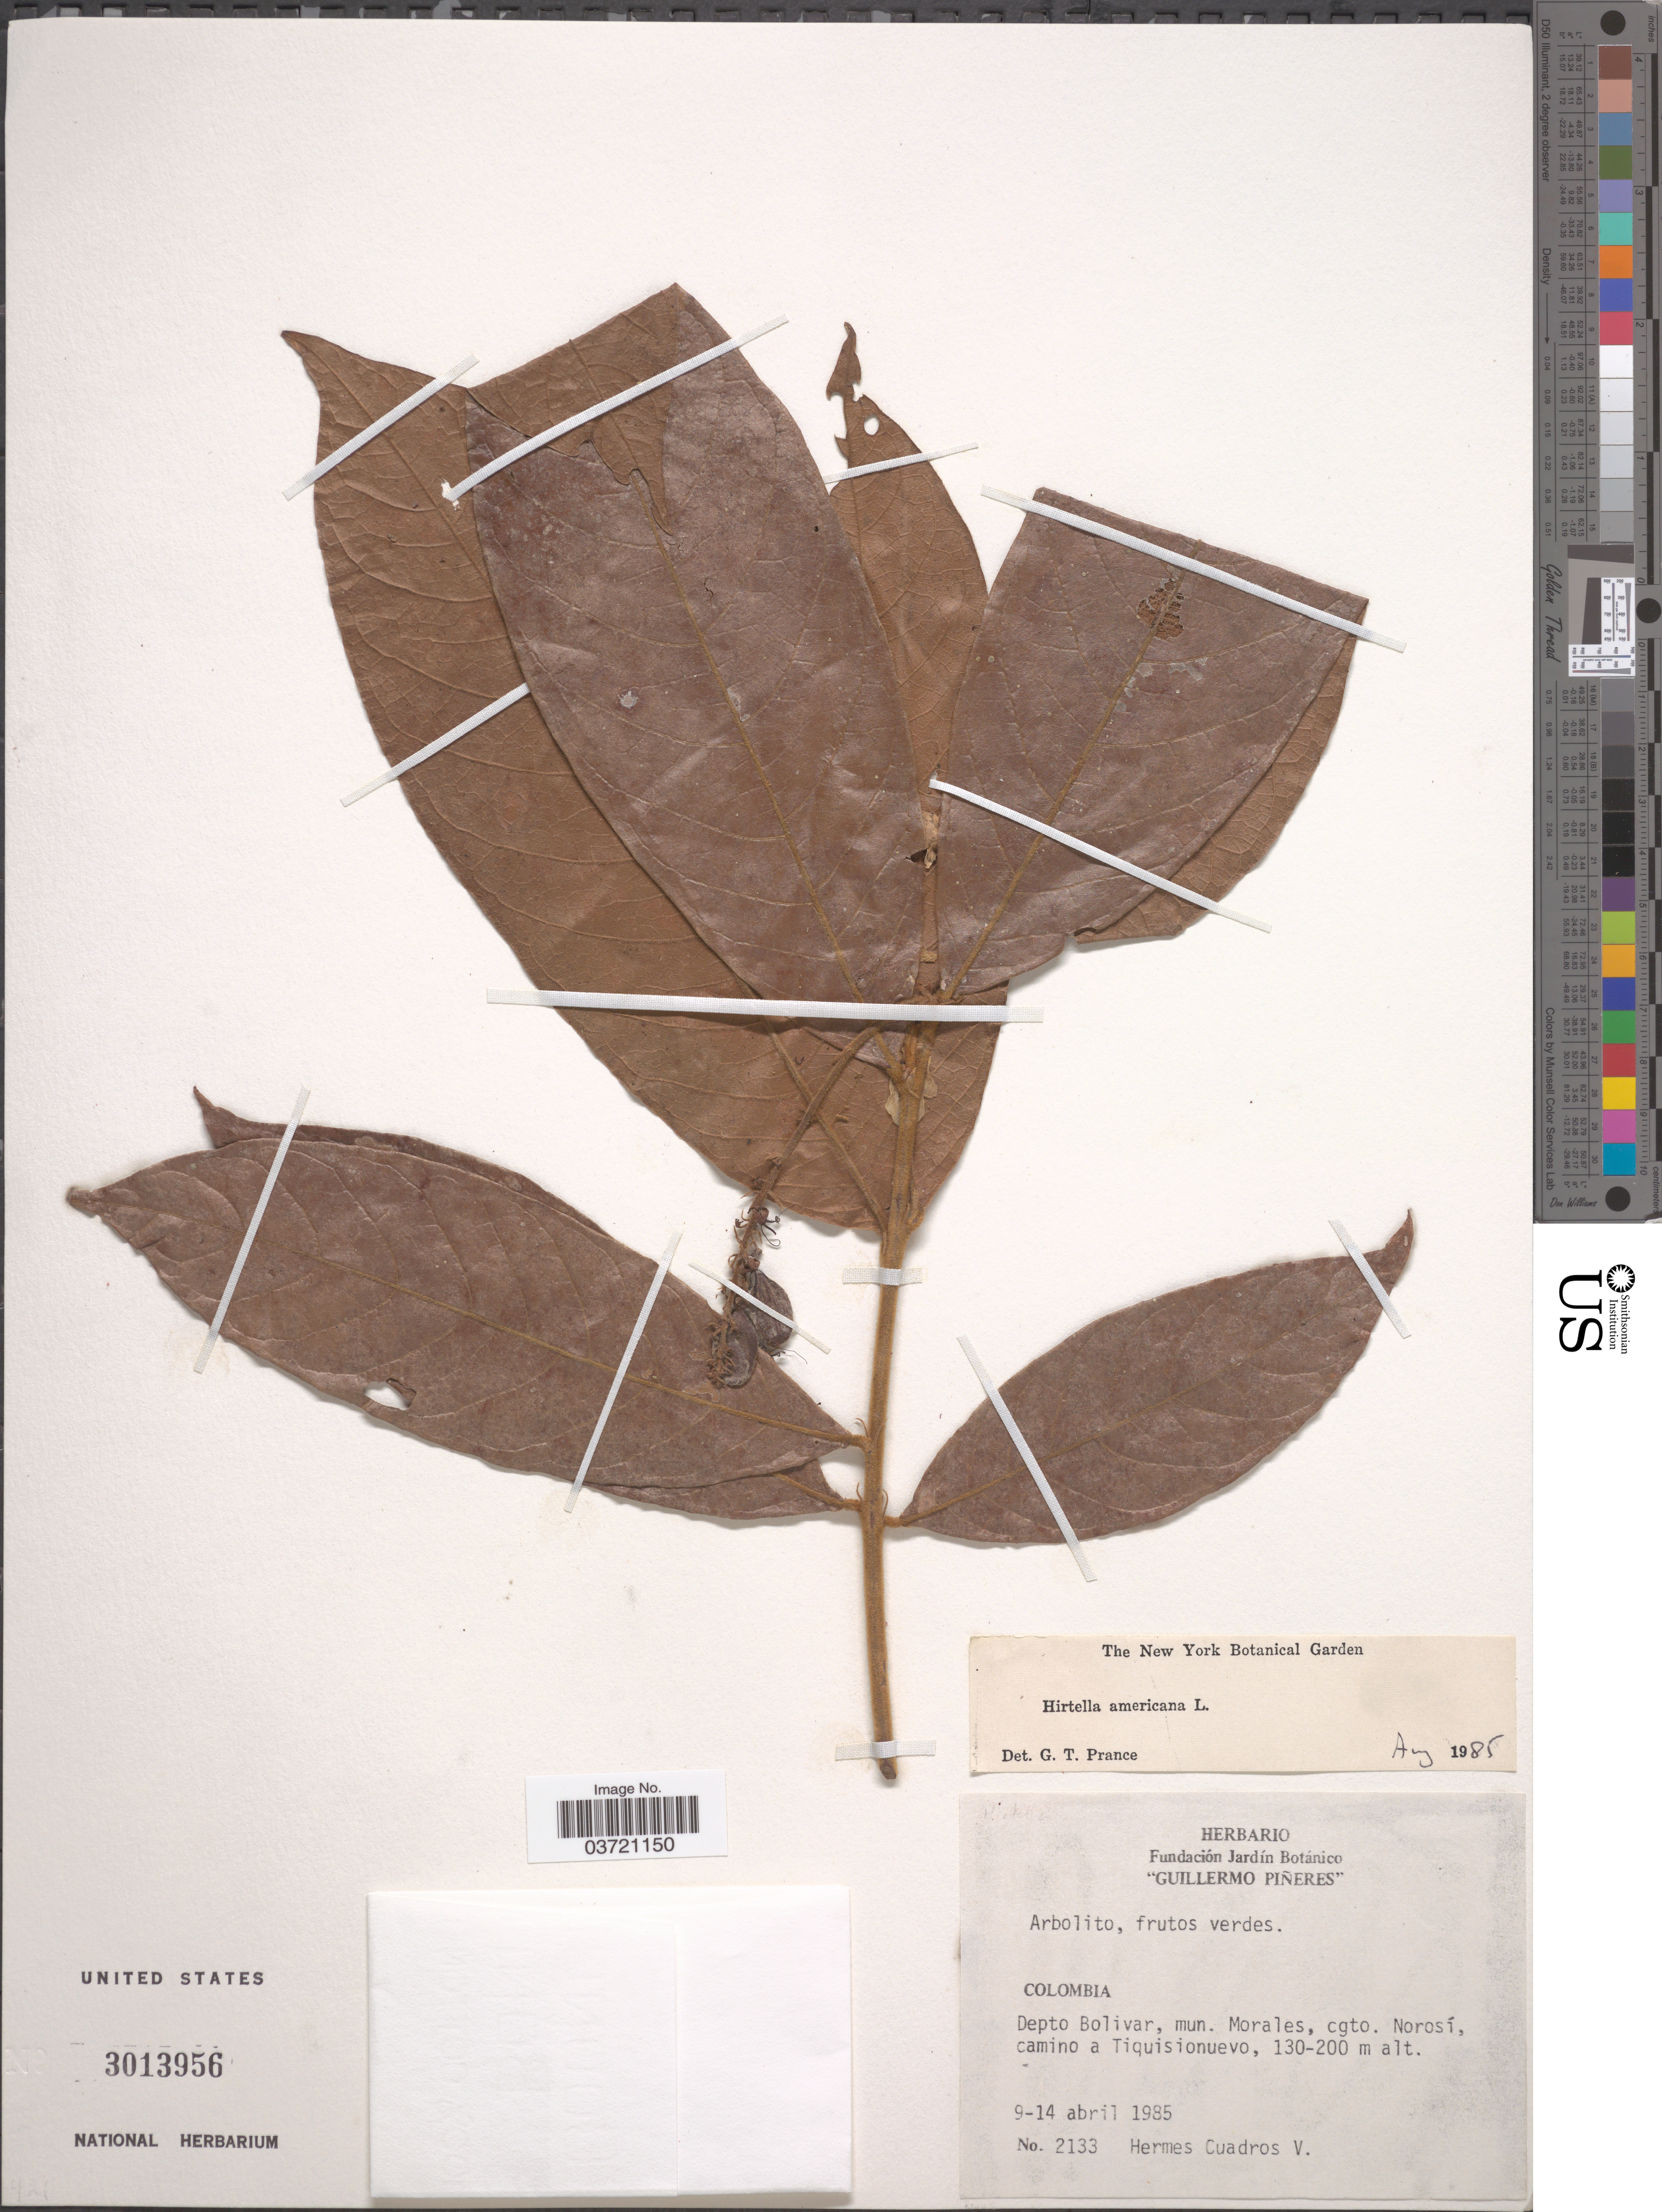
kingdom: Plantae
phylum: Tracheophyta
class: Magnoliopsida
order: Malpighiales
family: Chrysobalanaceae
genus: Hirtella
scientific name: Hirtella americana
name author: L.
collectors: H. Cuadros V.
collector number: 2133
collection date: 1985-04-09/1985-04-14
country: Colombia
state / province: Bolívar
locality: Depto Bolivar, mun. Morales, cgto Norosí, camino a Tiquisionuevo.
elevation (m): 130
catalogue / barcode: US 3013956